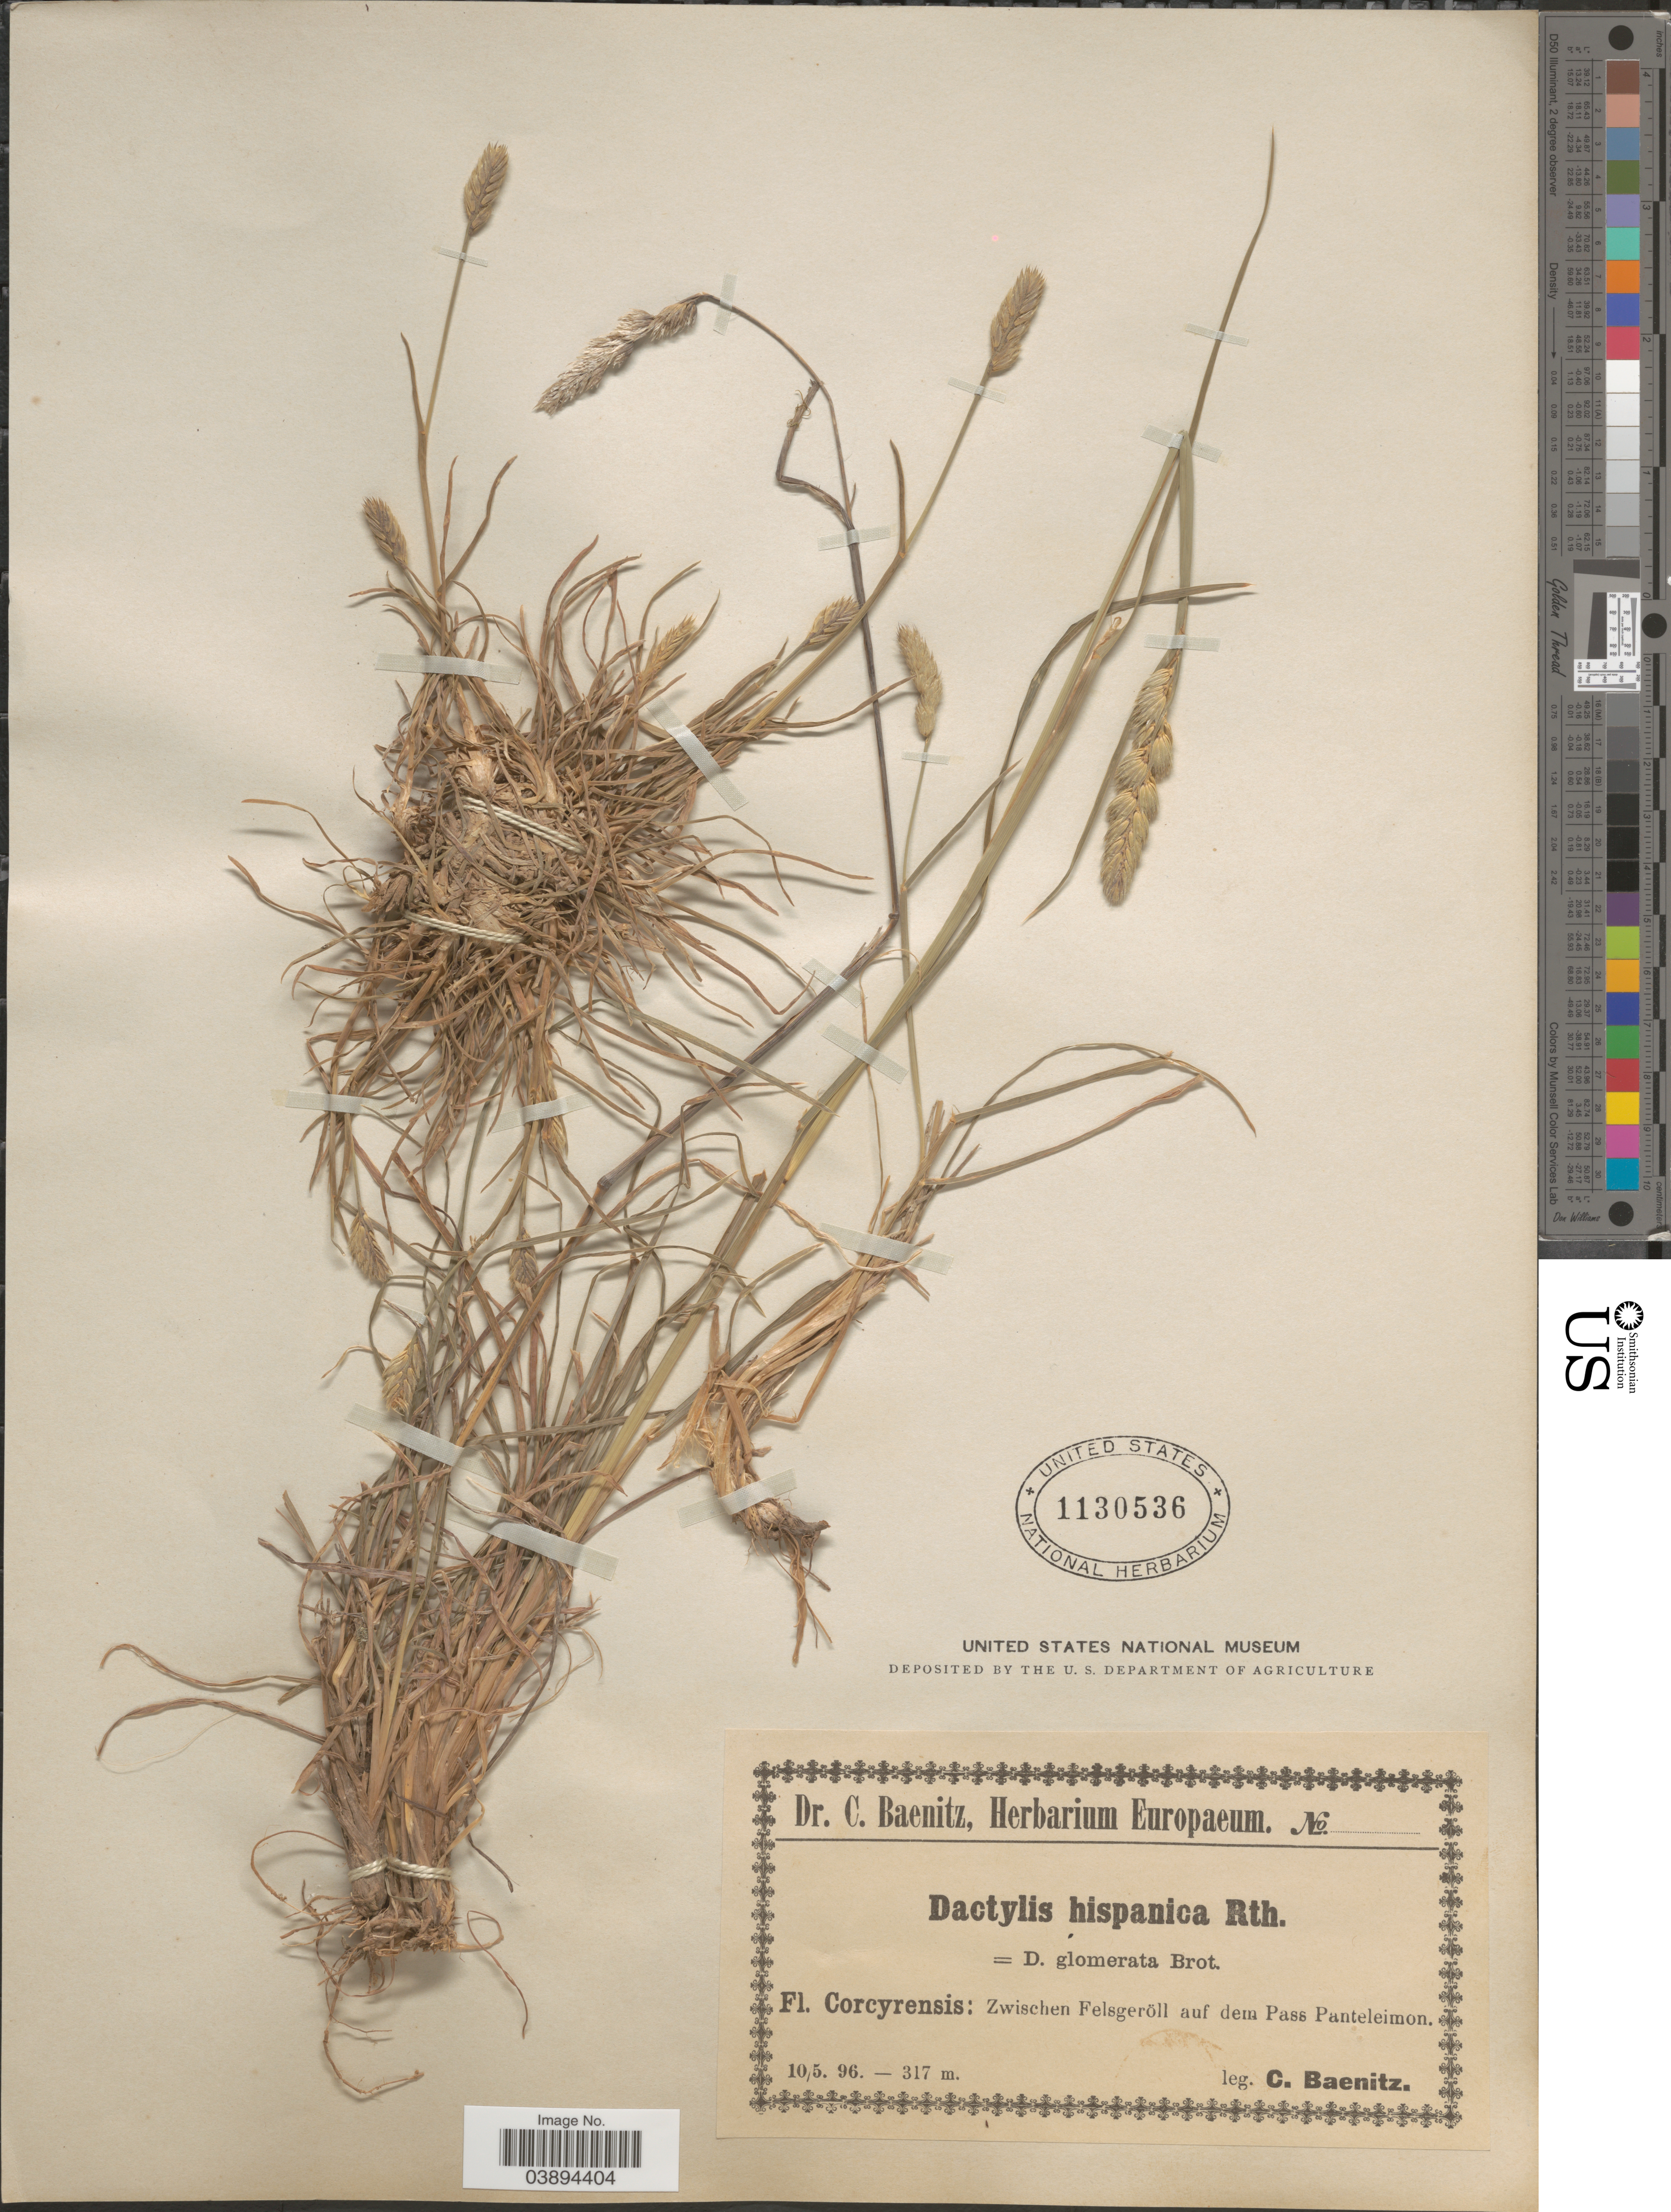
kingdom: Plantae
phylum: Tracheophyta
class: Liliopsida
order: Poales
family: Poaceae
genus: Dactylis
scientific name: Dactylis glomerata subsp. hispanica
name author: (Roth) Nyman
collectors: C. G. Baenitz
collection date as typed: Transcribed d/m/y: 10/5/96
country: Greece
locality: Corcyrensis: Zwischen Felsgeröll auf dem Pass Panteleimon.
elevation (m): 317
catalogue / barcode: US 1130536